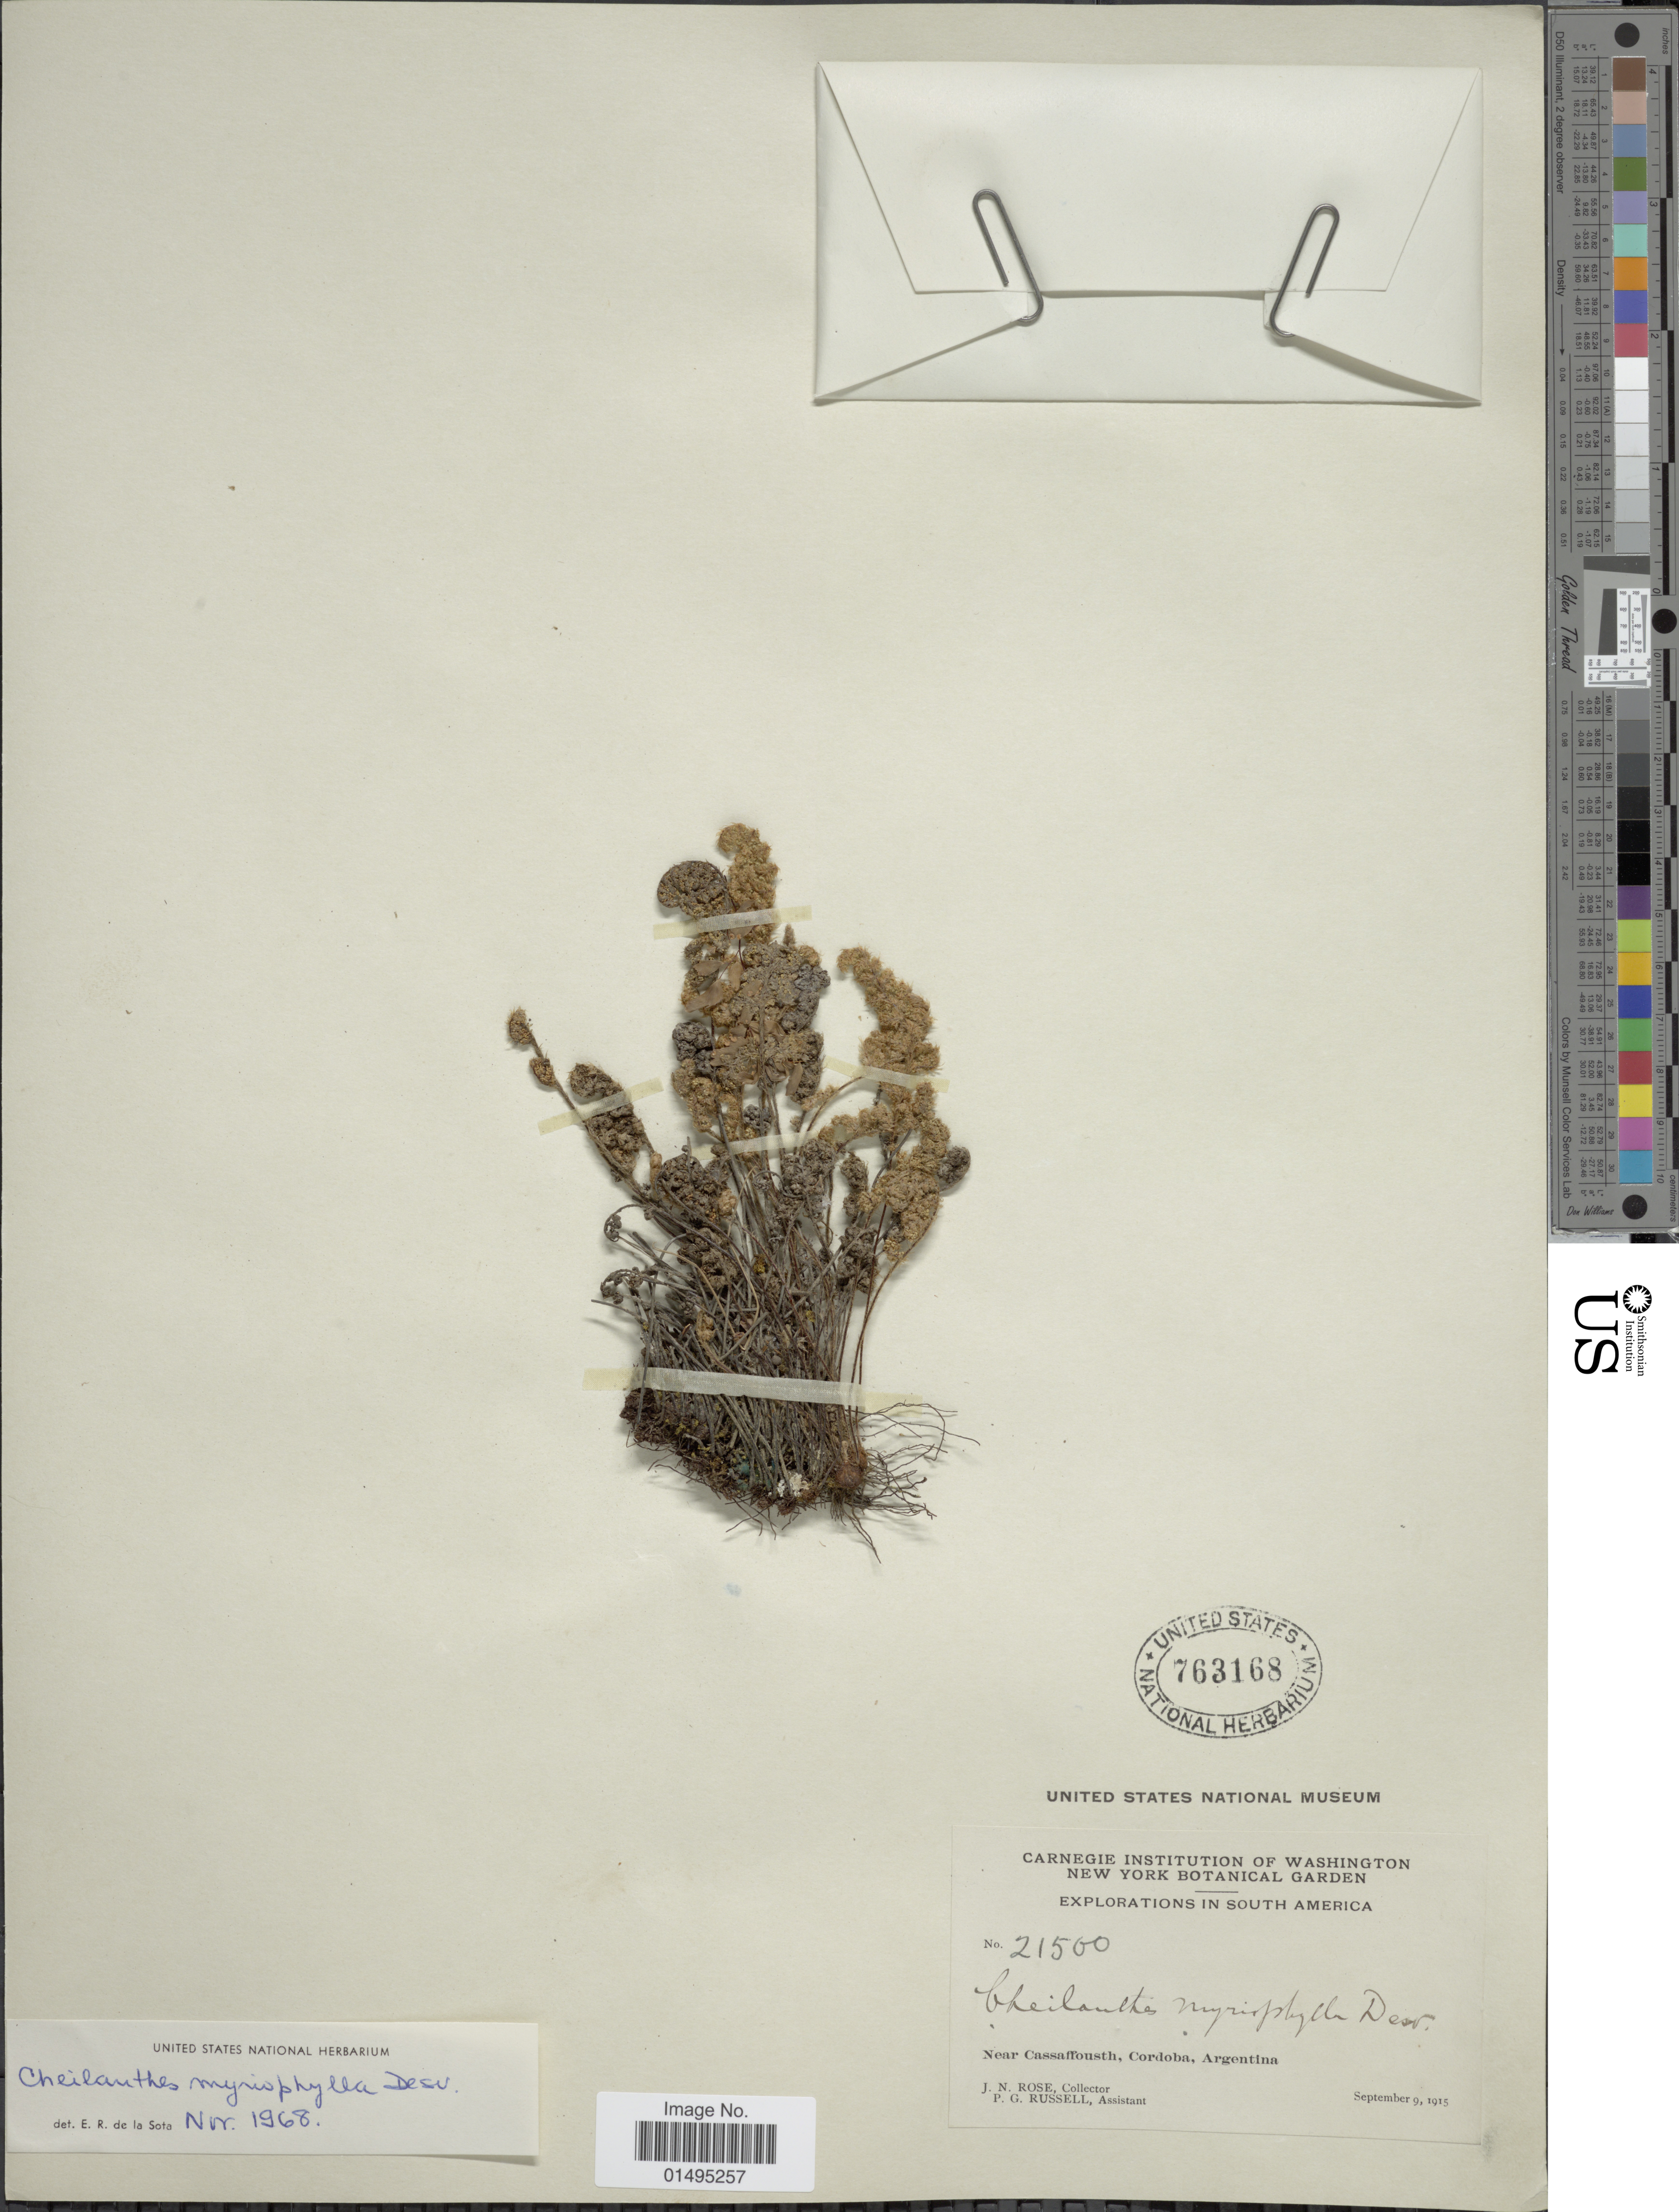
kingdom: Plantae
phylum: Tracheophyta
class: Polypodiopsida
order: Polypodiales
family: Pteridaceae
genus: Myriopteris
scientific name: Myriopteris myriophylla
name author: (Desv.) J. Sm.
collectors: J. N. Rose & P. G. Russell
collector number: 21500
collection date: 1915-09-10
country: Argentina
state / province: Cordoba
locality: Explorations in South America, Near Cassaffousth, Cordoba, Argentina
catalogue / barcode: US 763168